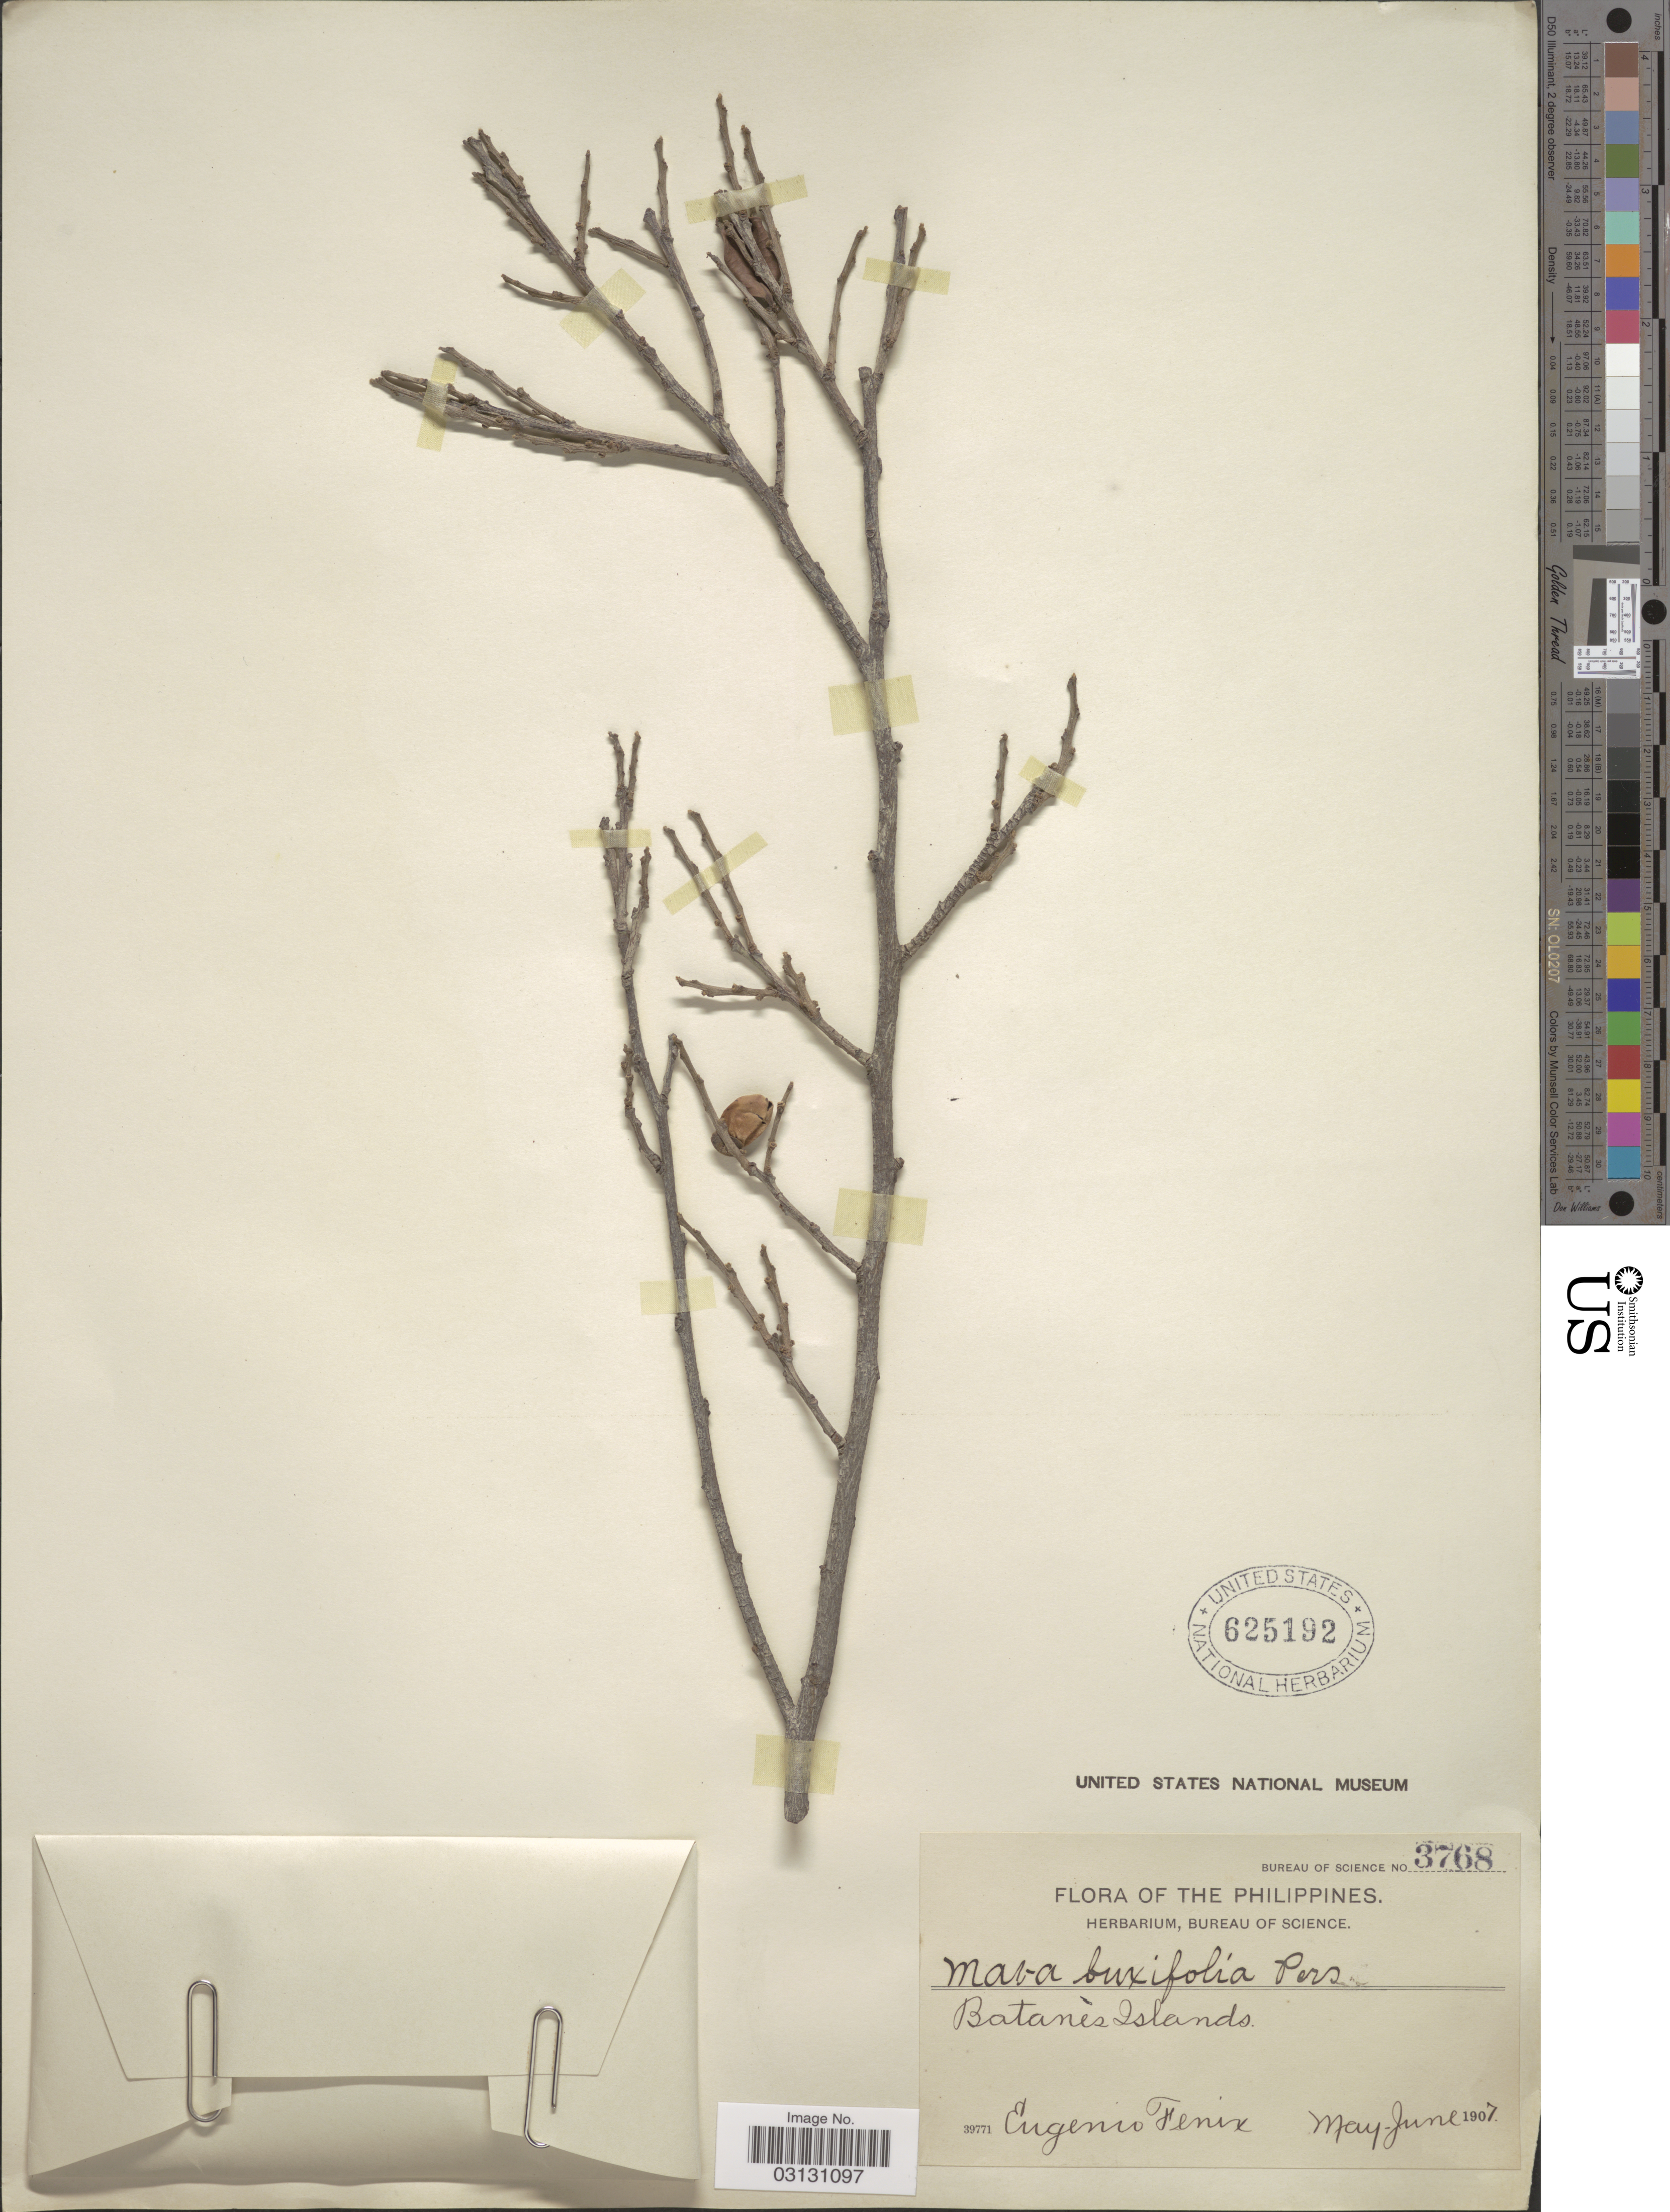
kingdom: Plantae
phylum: Tracheophyta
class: Magnoliopsida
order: Ericales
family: Ebenaceae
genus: Diospyros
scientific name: Diospyros ferrea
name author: (Willd.) Bakh.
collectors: E. Fénix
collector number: Bureau of Science 3768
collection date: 1907-05/1907-06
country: Philippines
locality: Batanes Islands.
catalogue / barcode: US 625192